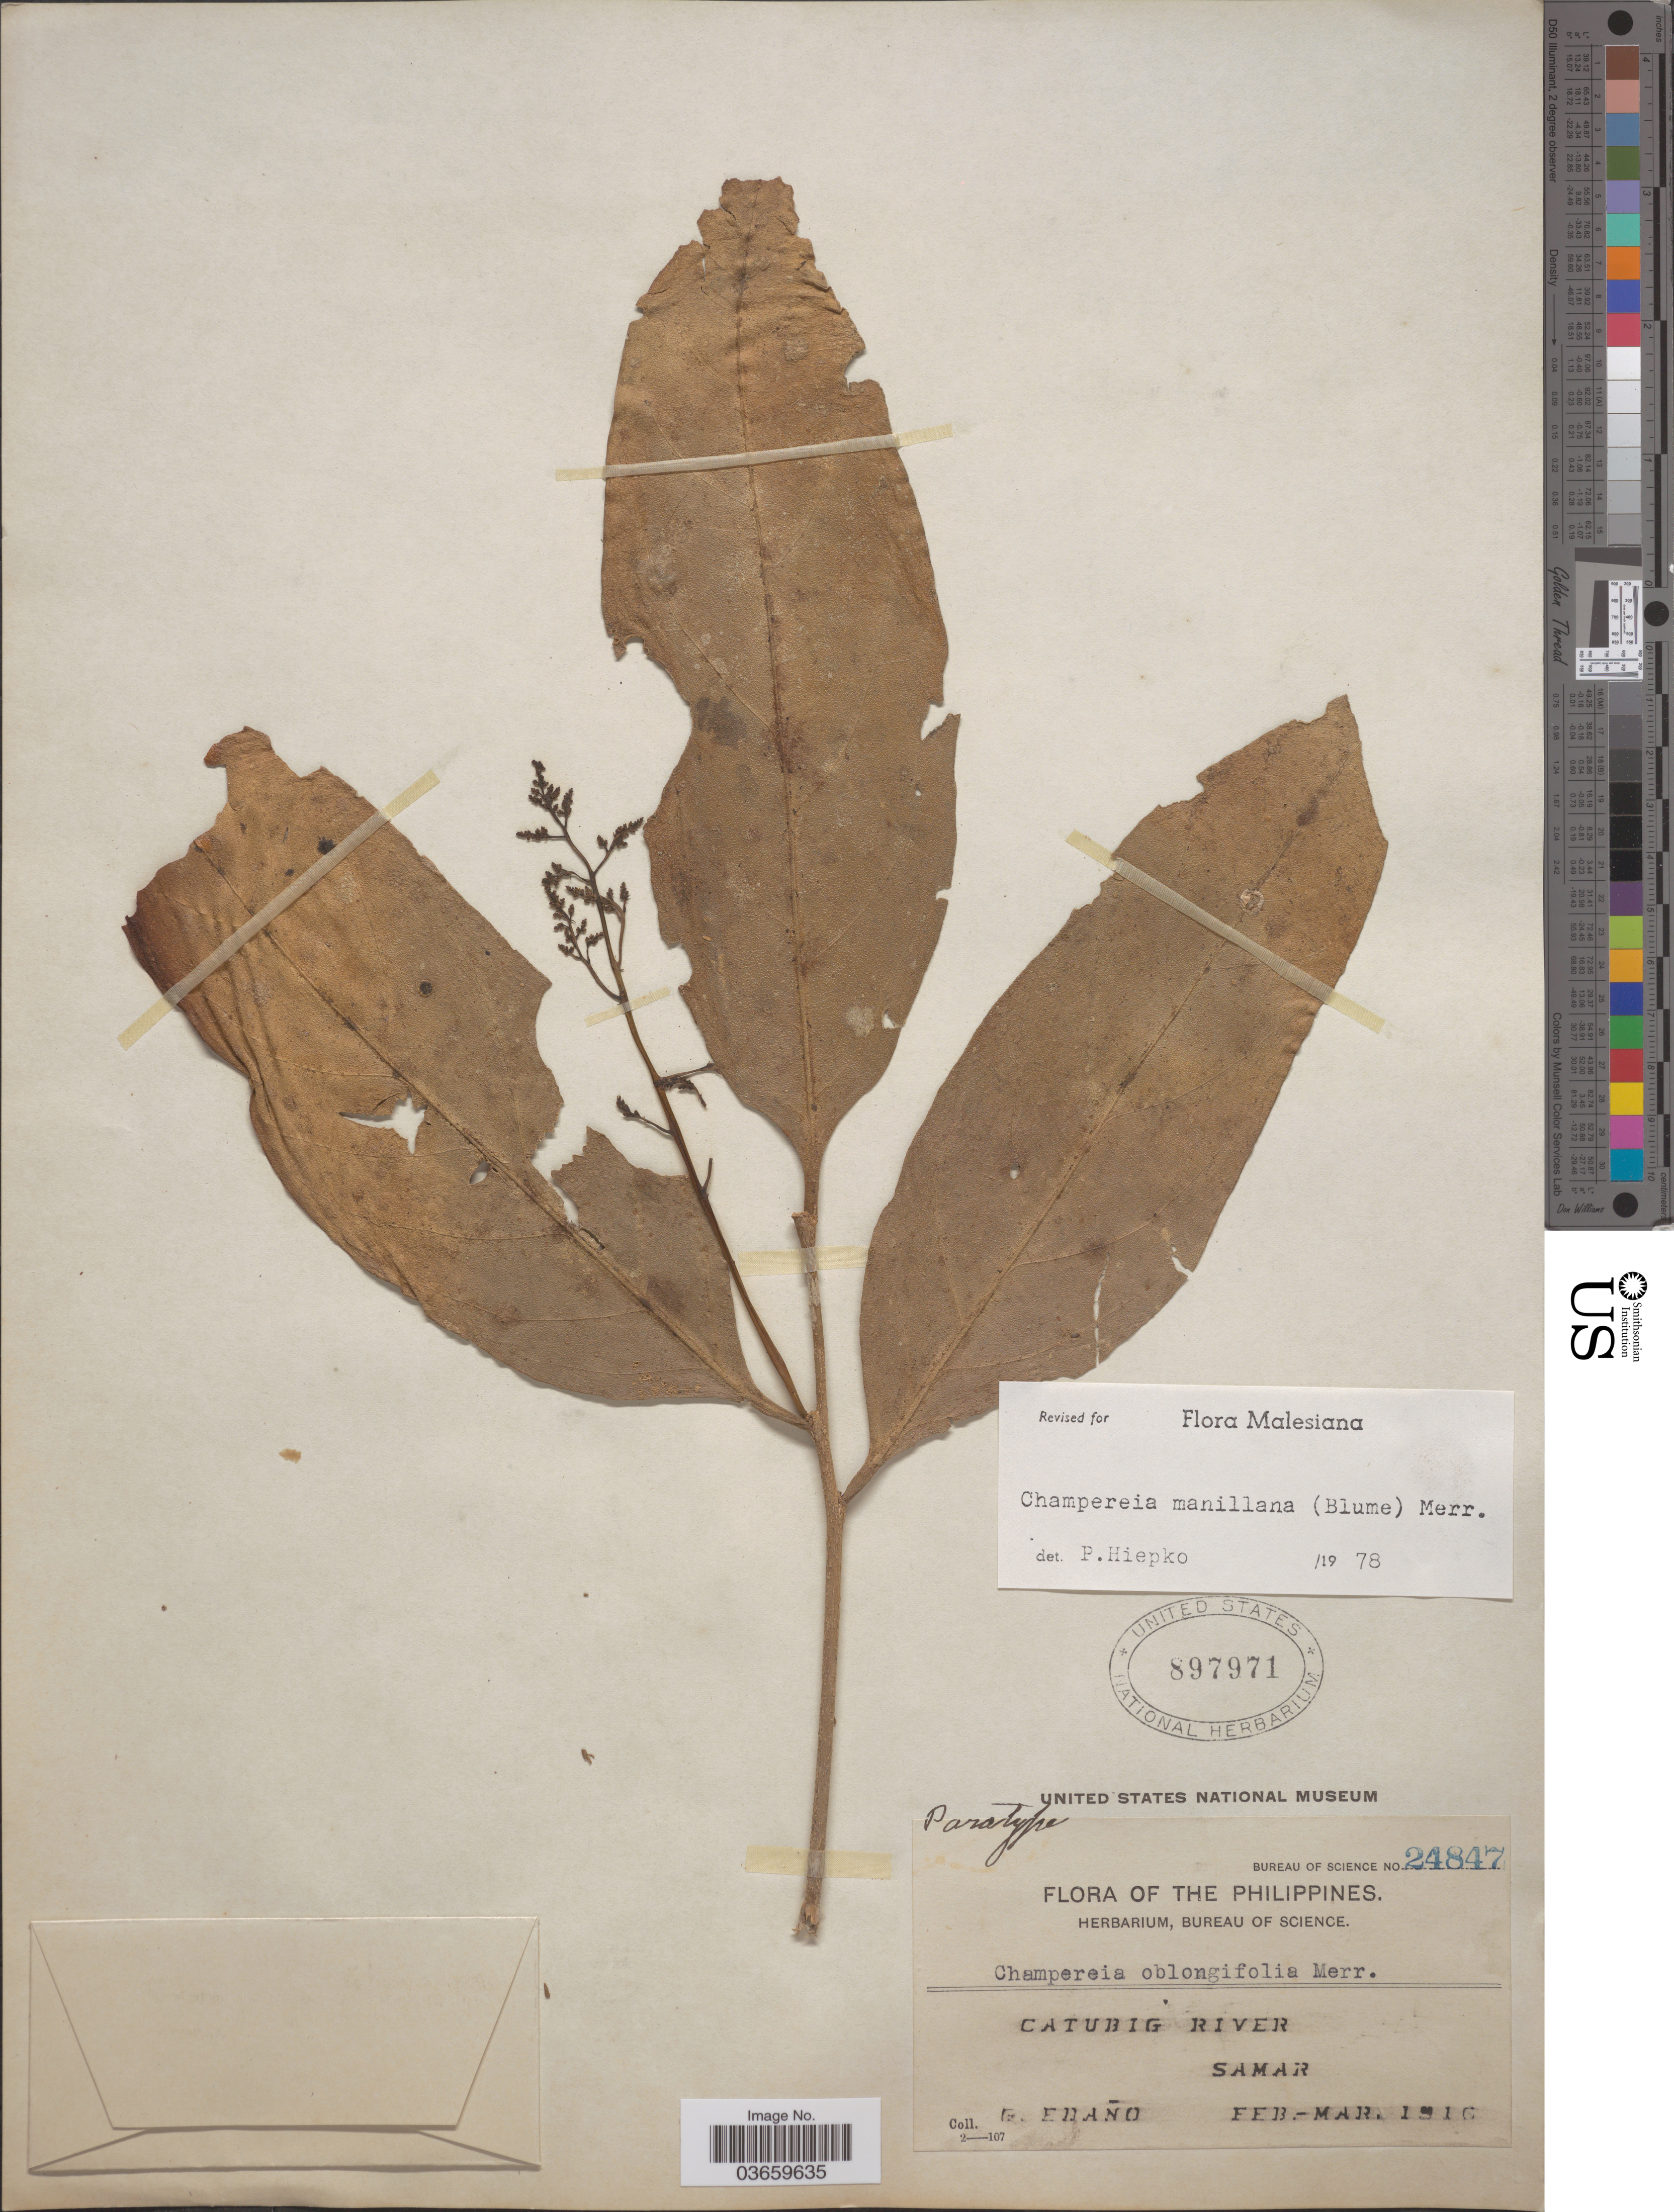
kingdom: Plantae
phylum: Tracheophyta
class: Magnoliopsida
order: Santalales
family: Opiliaceae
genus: Champereia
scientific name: Champereia manillana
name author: (Blume) Merr.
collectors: G. Edaño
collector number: Bureau of Science 24847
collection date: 1916-02/1916-03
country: Philippines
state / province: Eastern Visayas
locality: Catubig River. Samar.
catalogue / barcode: US 897971